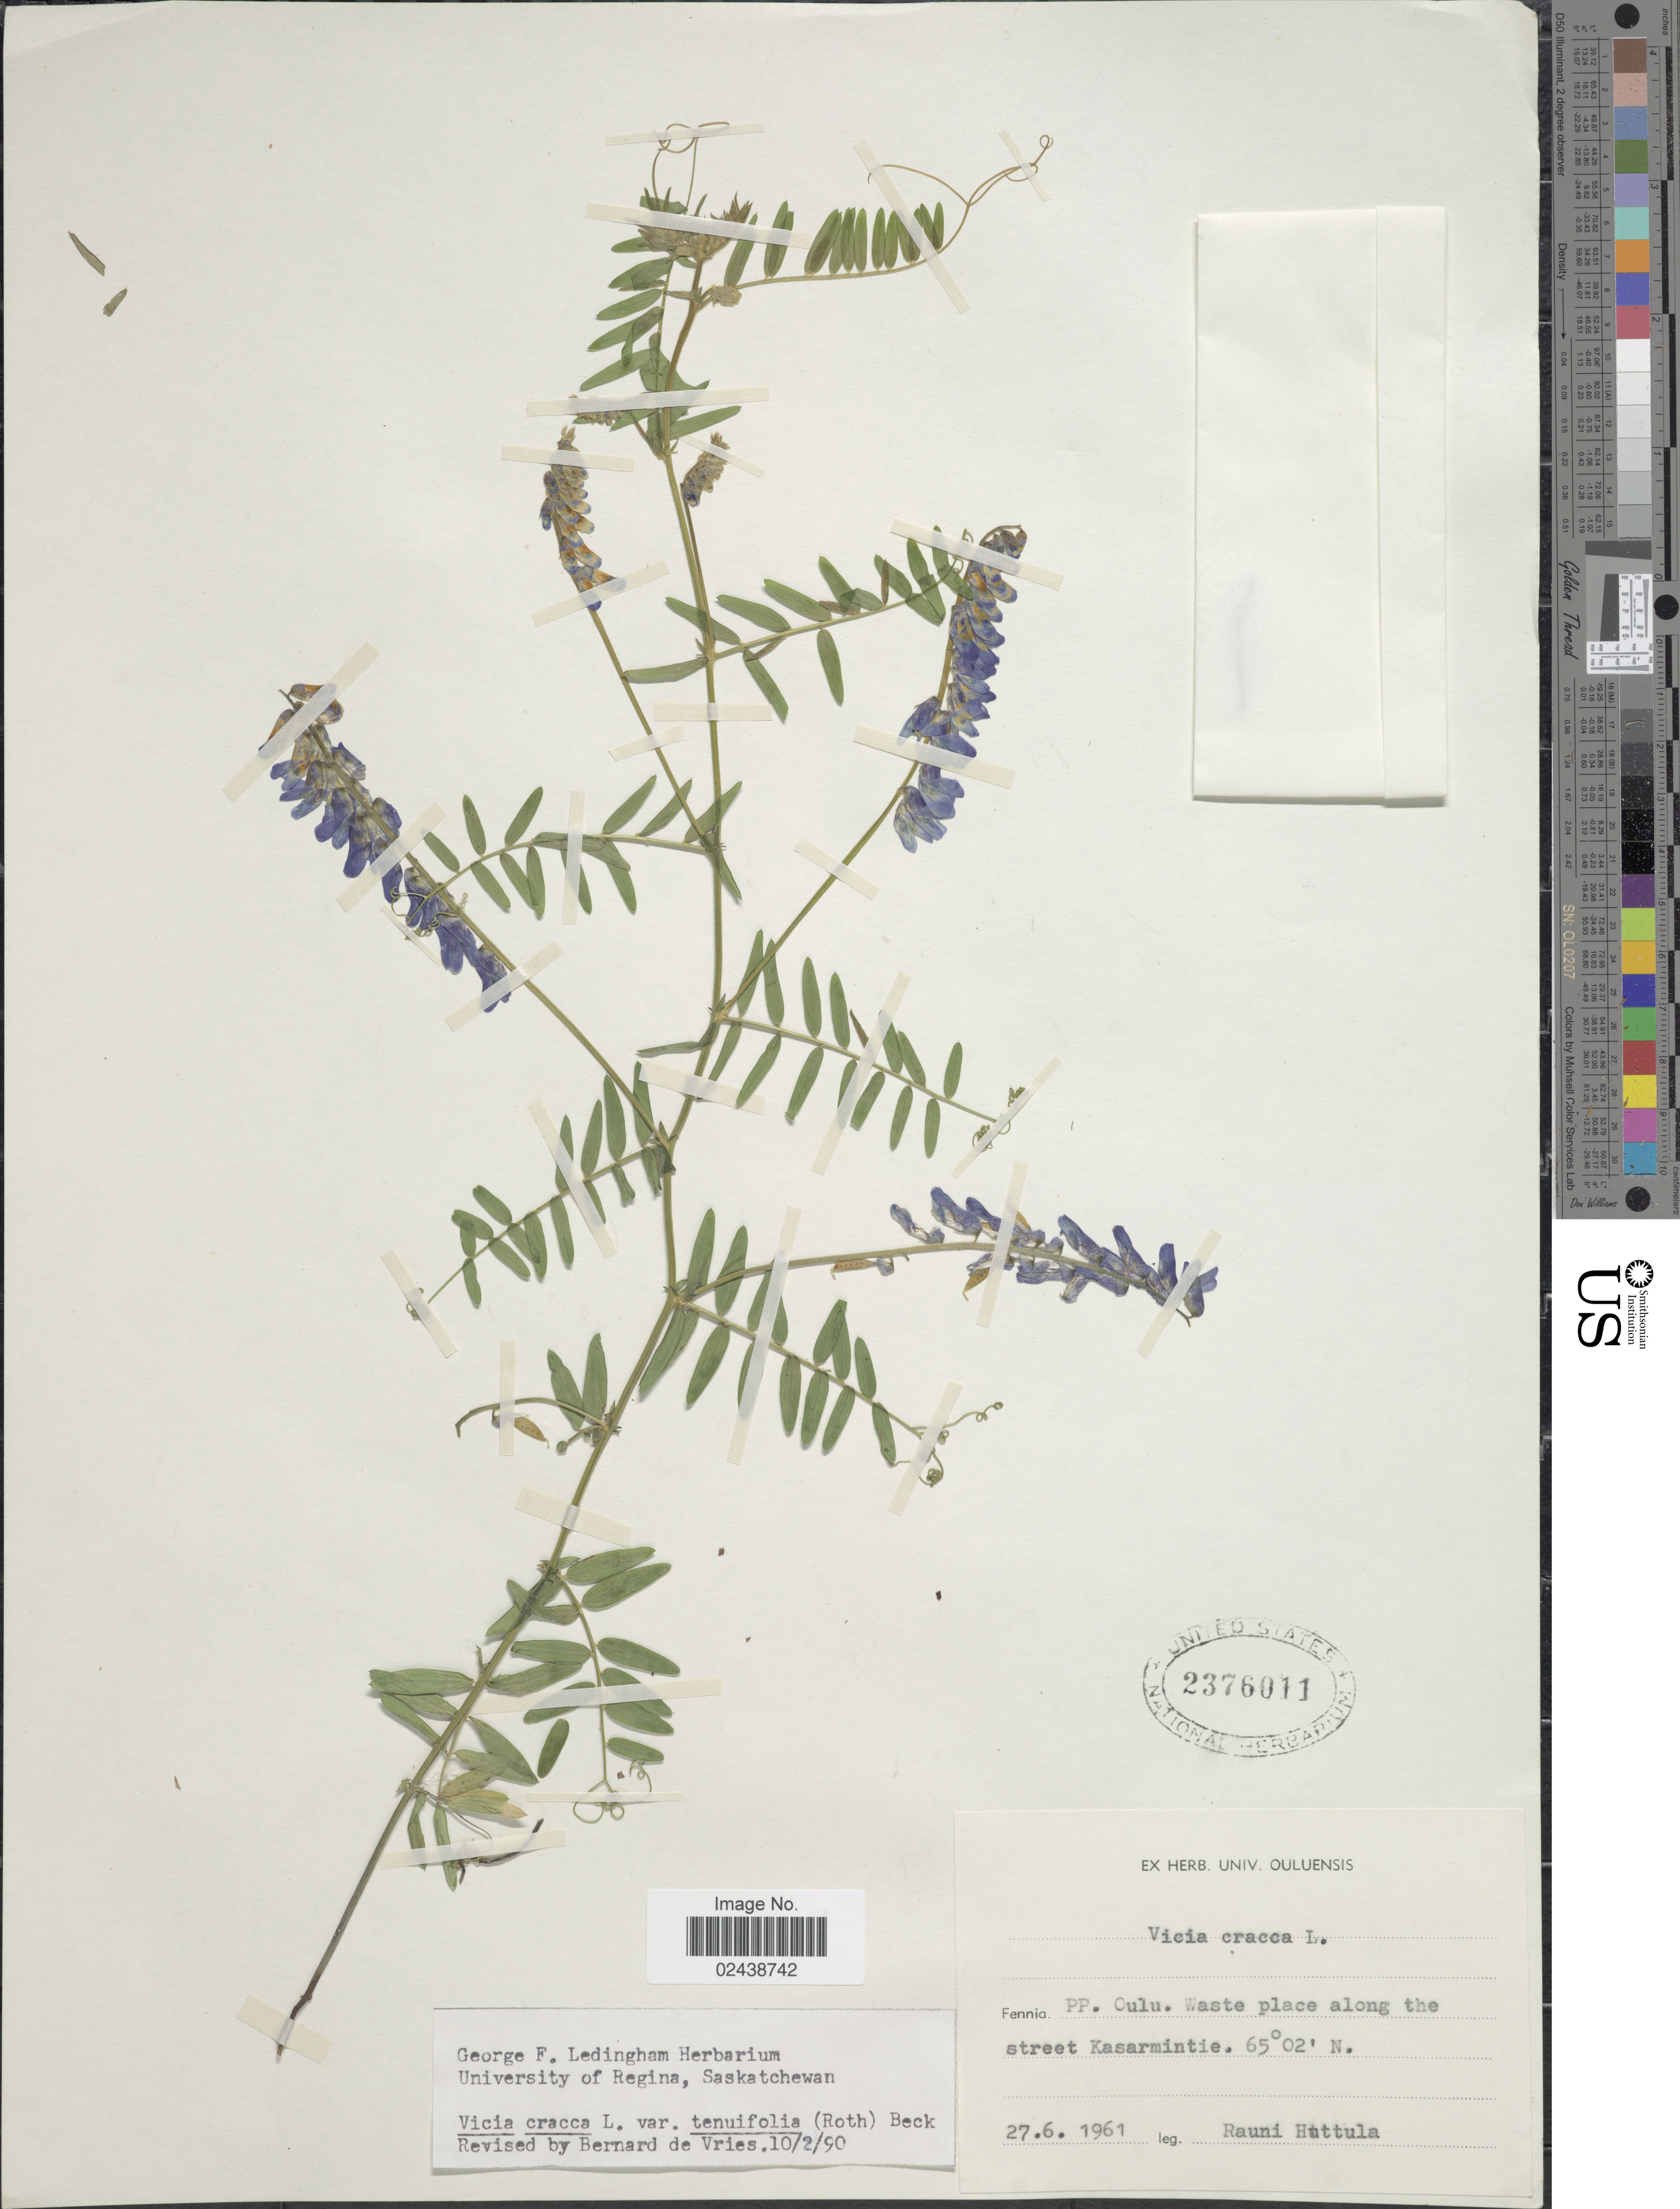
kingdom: Plantae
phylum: Tracheophyta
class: Magnoliopsida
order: Fabales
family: Fabaceae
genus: Vicia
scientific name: Vicia cracca subsp. tenuifolia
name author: (Roth) Gaudin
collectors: R. Huttula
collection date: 1961-06-27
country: Finland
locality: PP. Oulo. Waste place along the street Kasarmintie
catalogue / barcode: US 2376011